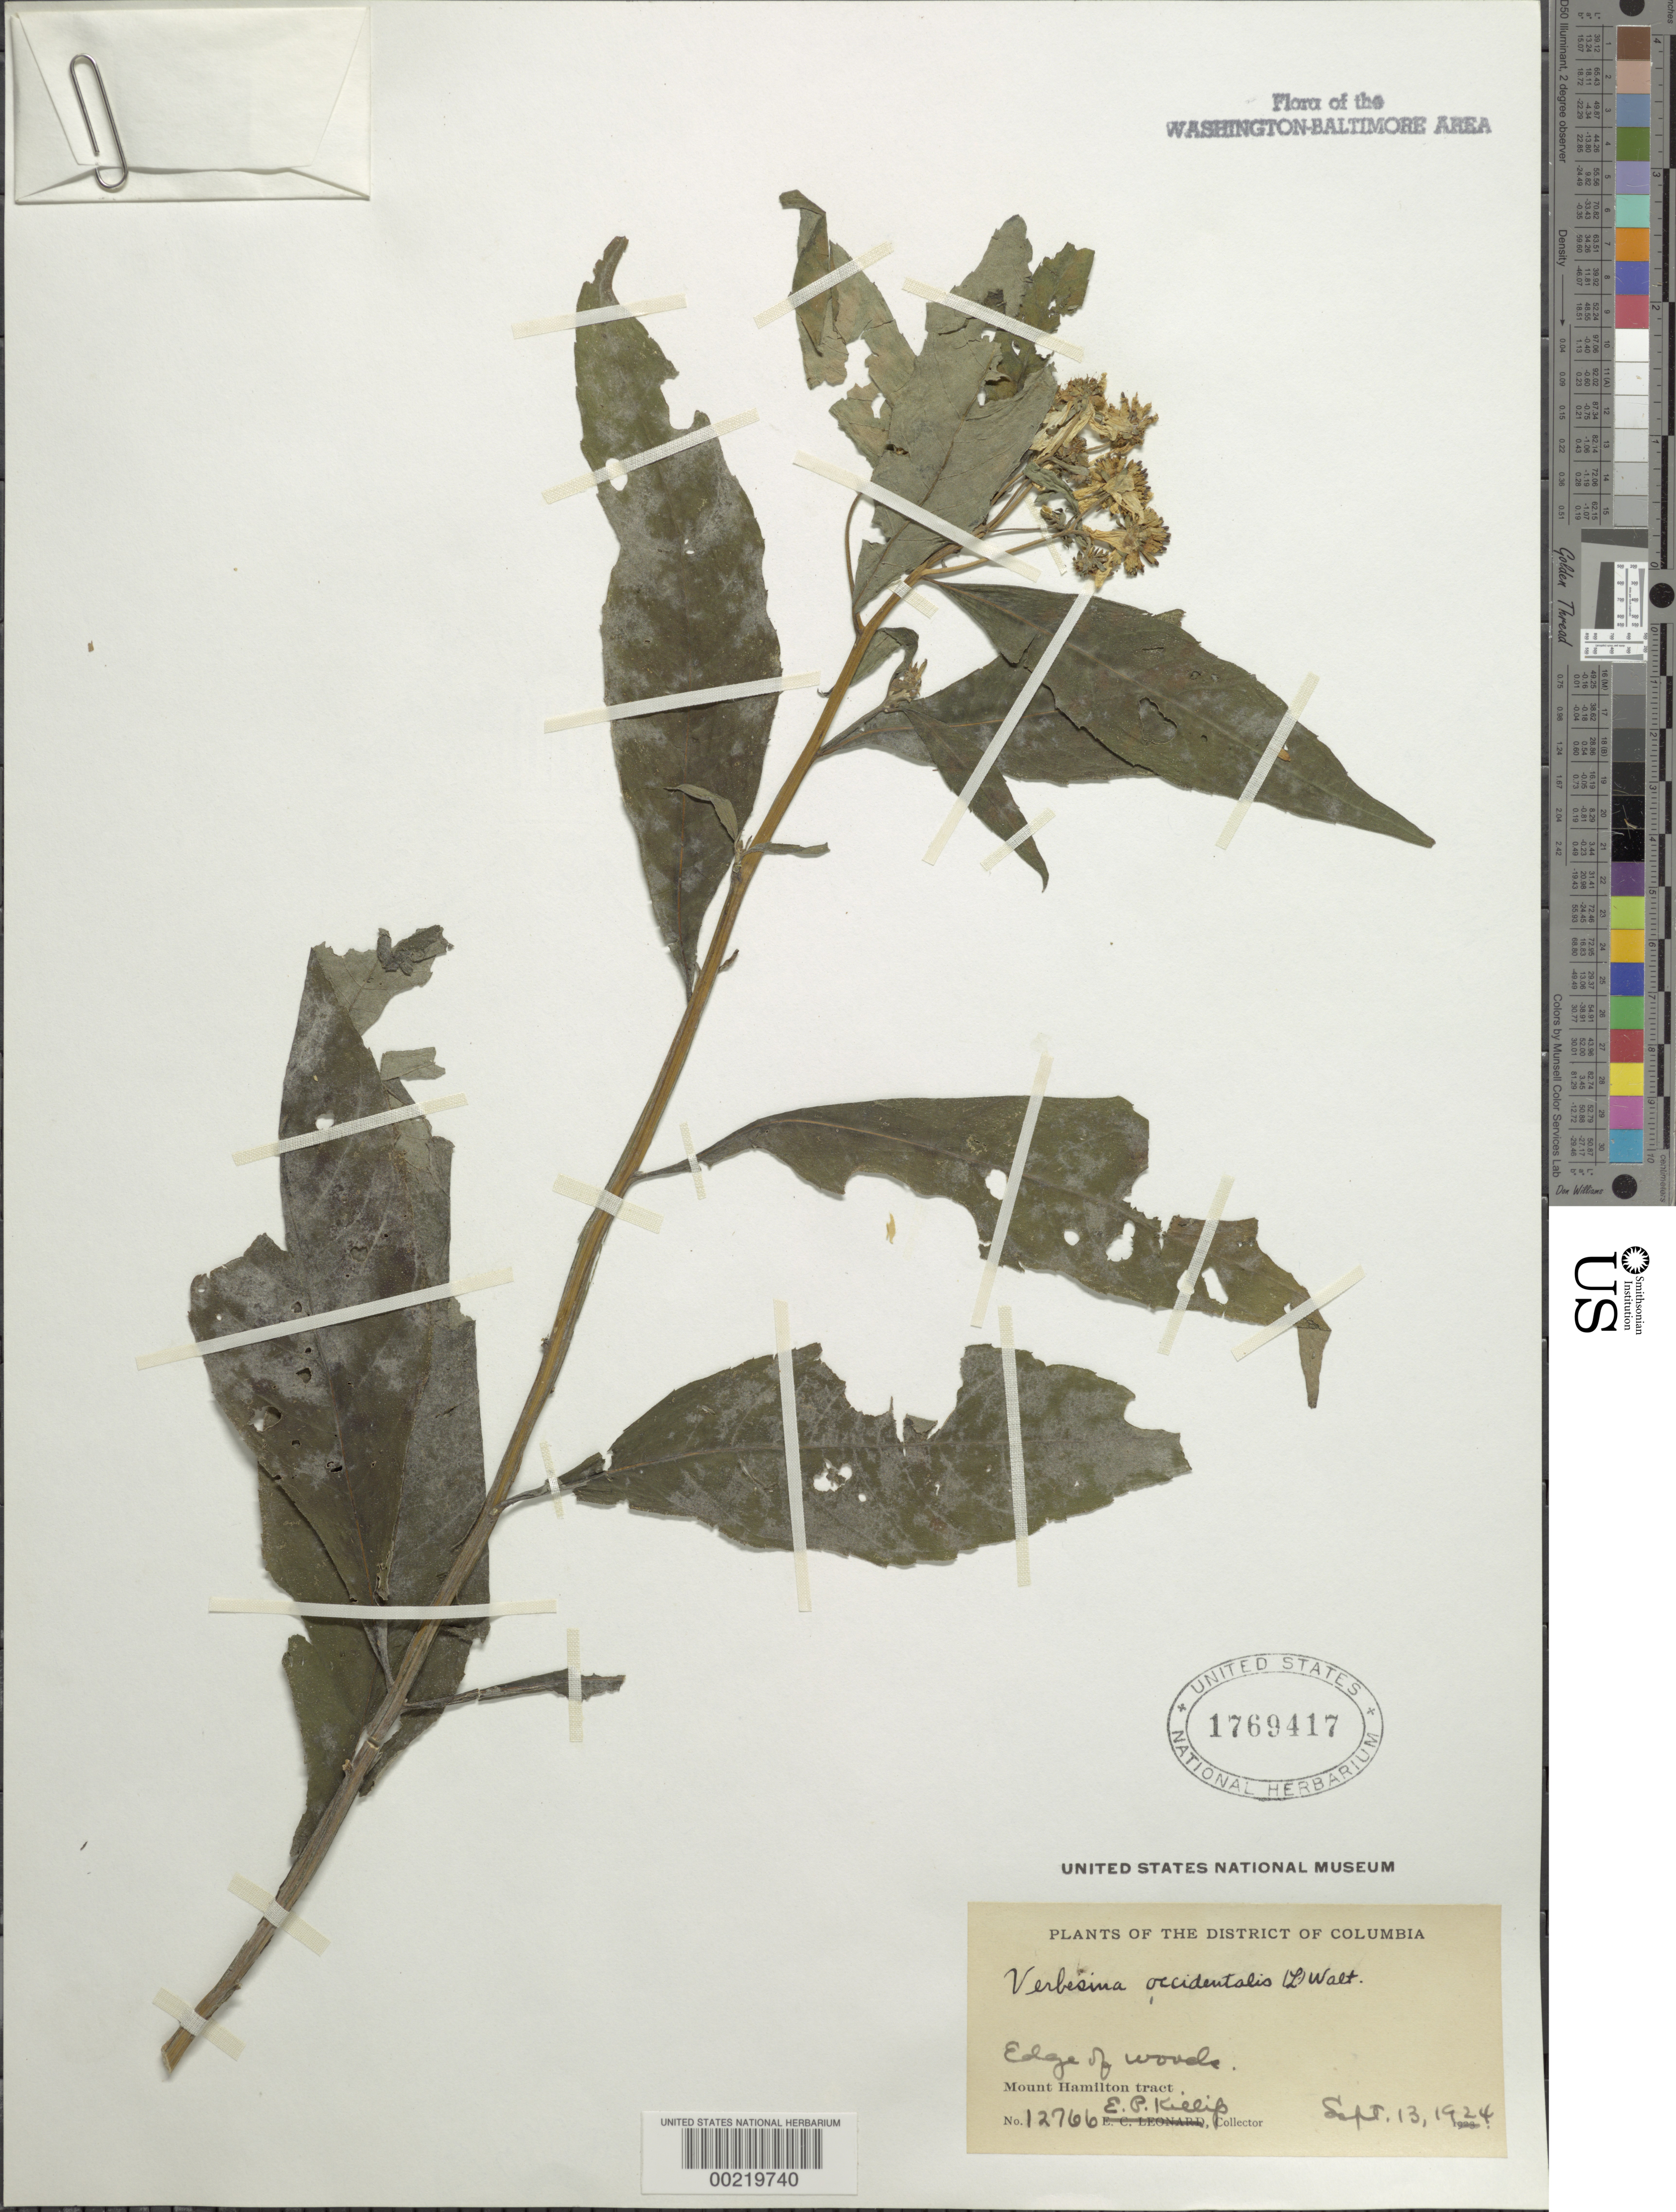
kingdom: Plantae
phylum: Tracheophyta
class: Magnoliopsida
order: Asterales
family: Asteraceae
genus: Verbesina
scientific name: Verbesina occidentalis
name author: (L.) Walter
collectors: E. P. Killip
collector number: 12766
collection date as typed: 13 Sep 1924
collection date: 1924-09-13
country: United States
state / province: District of Columbia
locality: Mount Hamilton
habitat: Edge of woods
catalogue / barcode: US 1769417